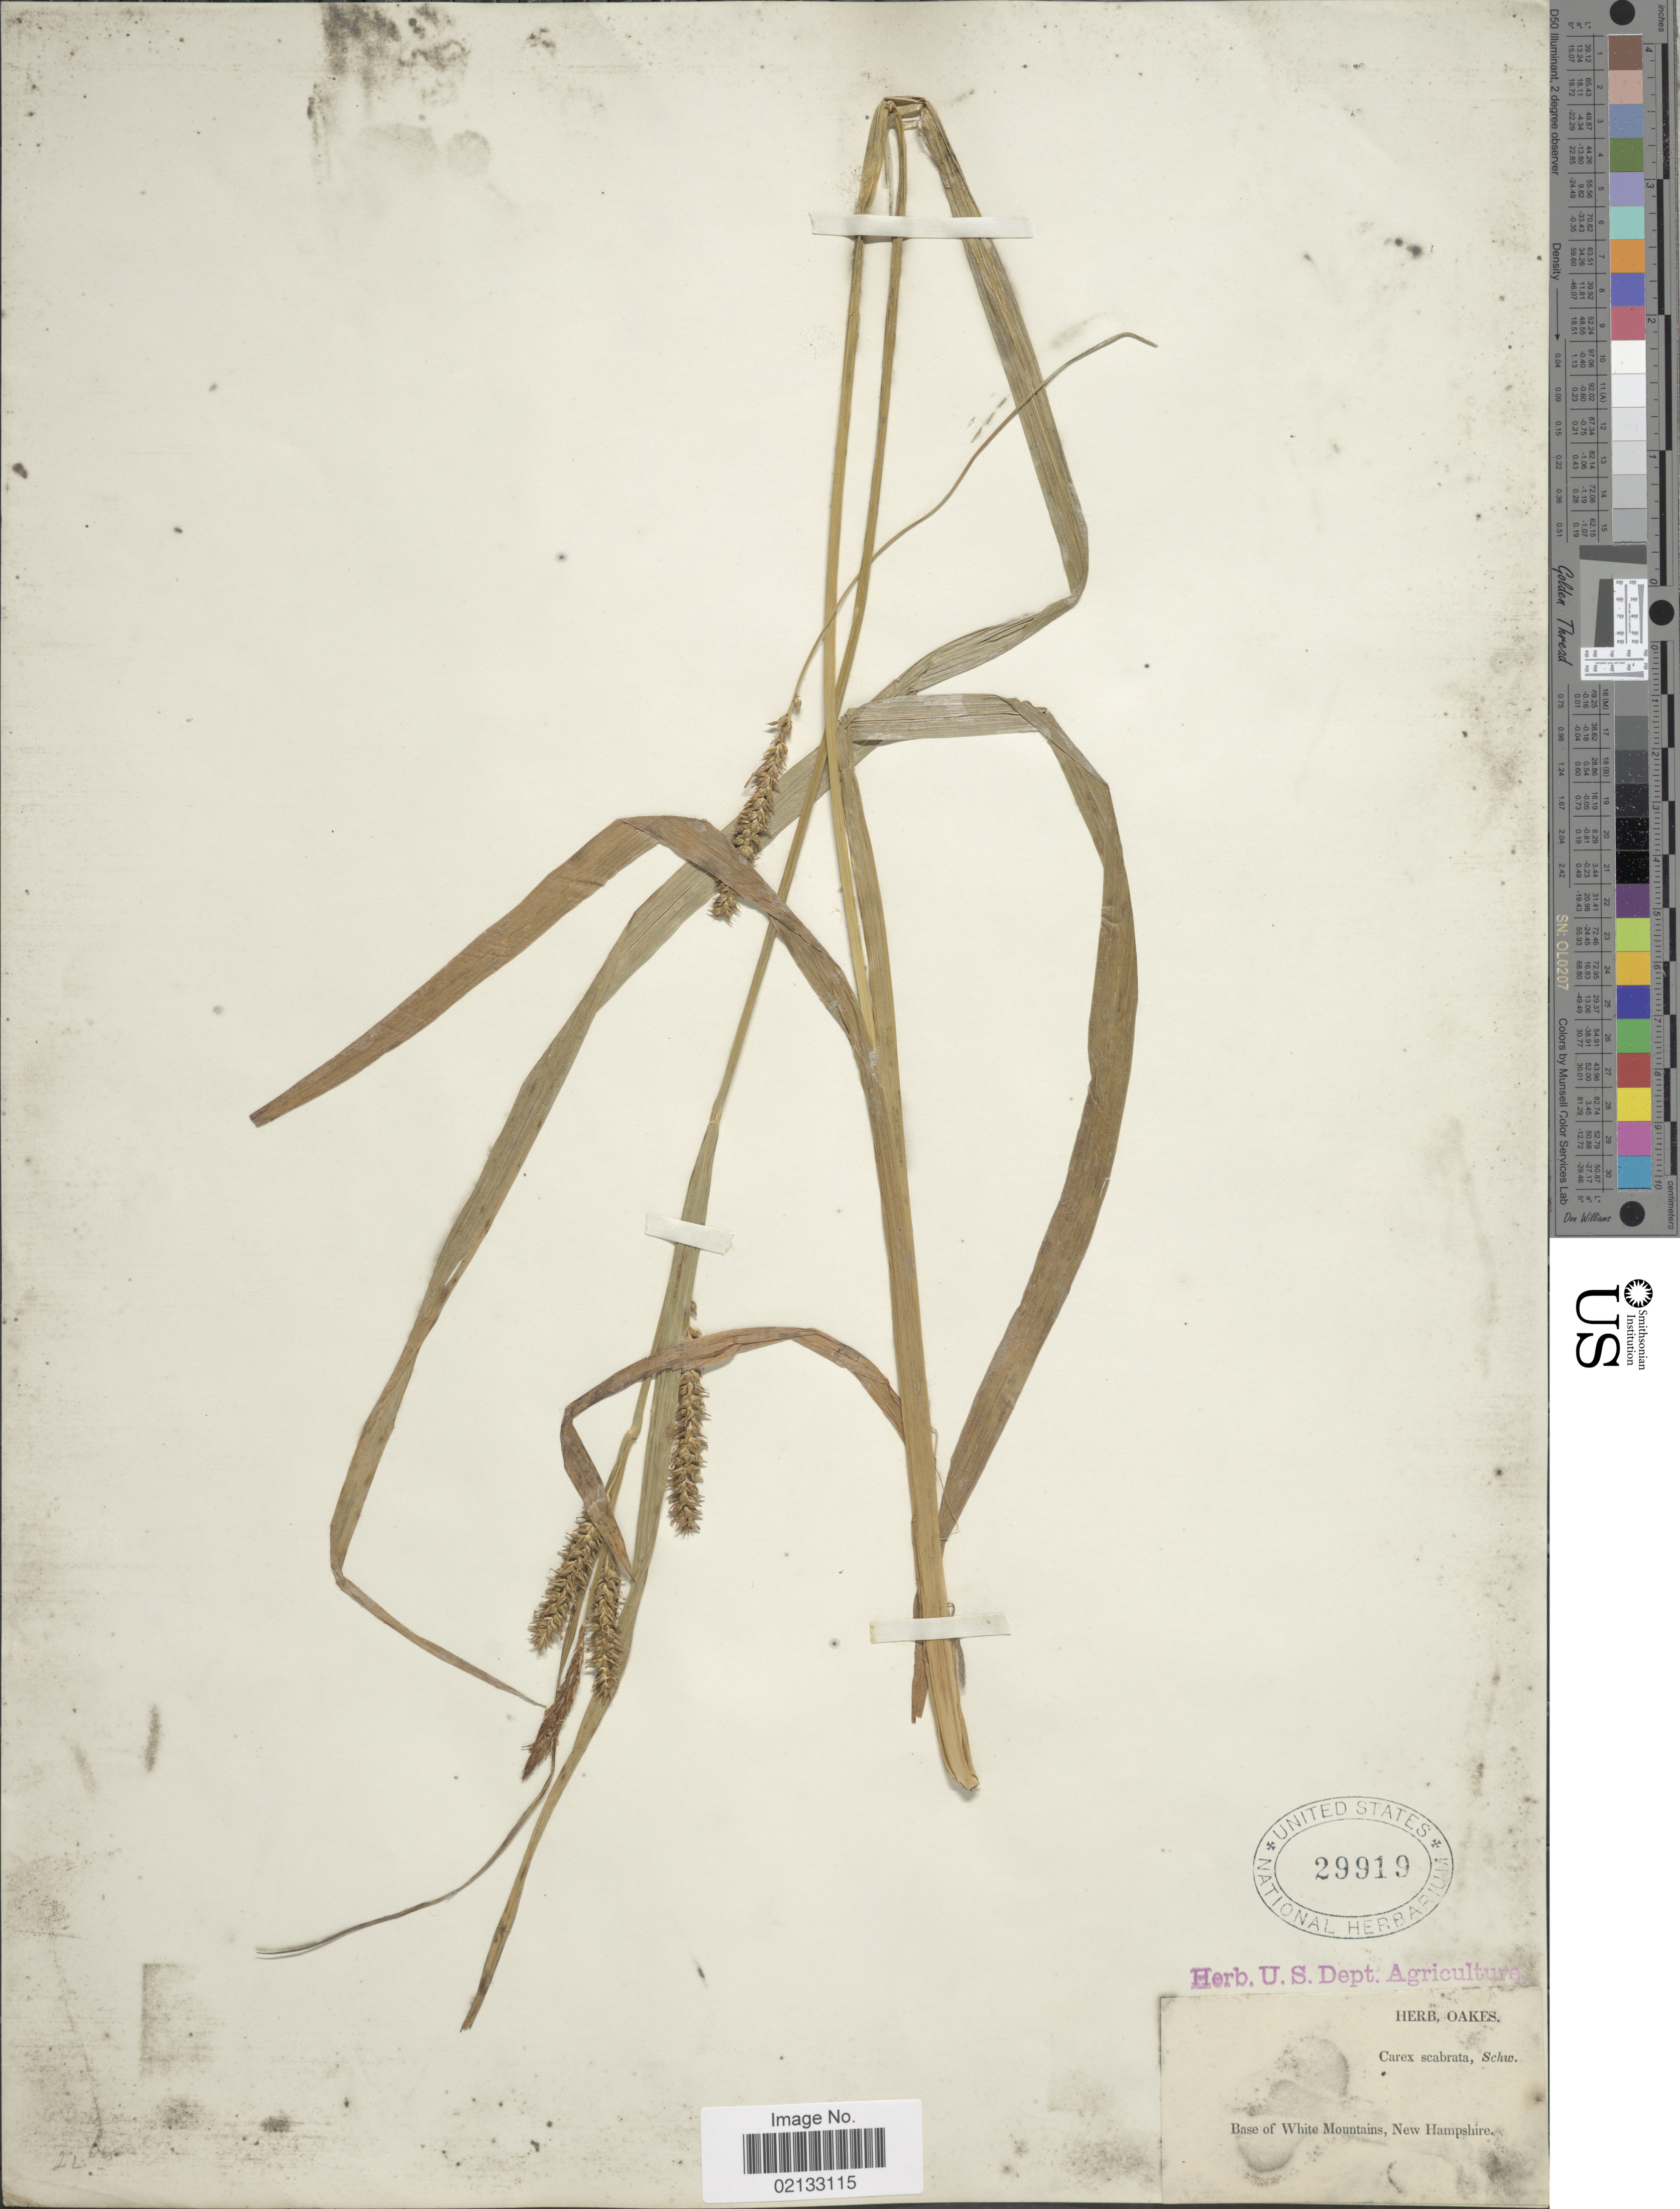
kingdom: Plantae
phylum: Tracheophyta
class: Liliopsida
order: Poales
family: Cyperaceae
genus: Carex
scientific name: Carex scabrata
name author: Schwein.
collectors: ex herb. Oakes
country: United States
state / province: New Hampshire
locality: Base of White Mountains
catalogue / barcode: US 29919